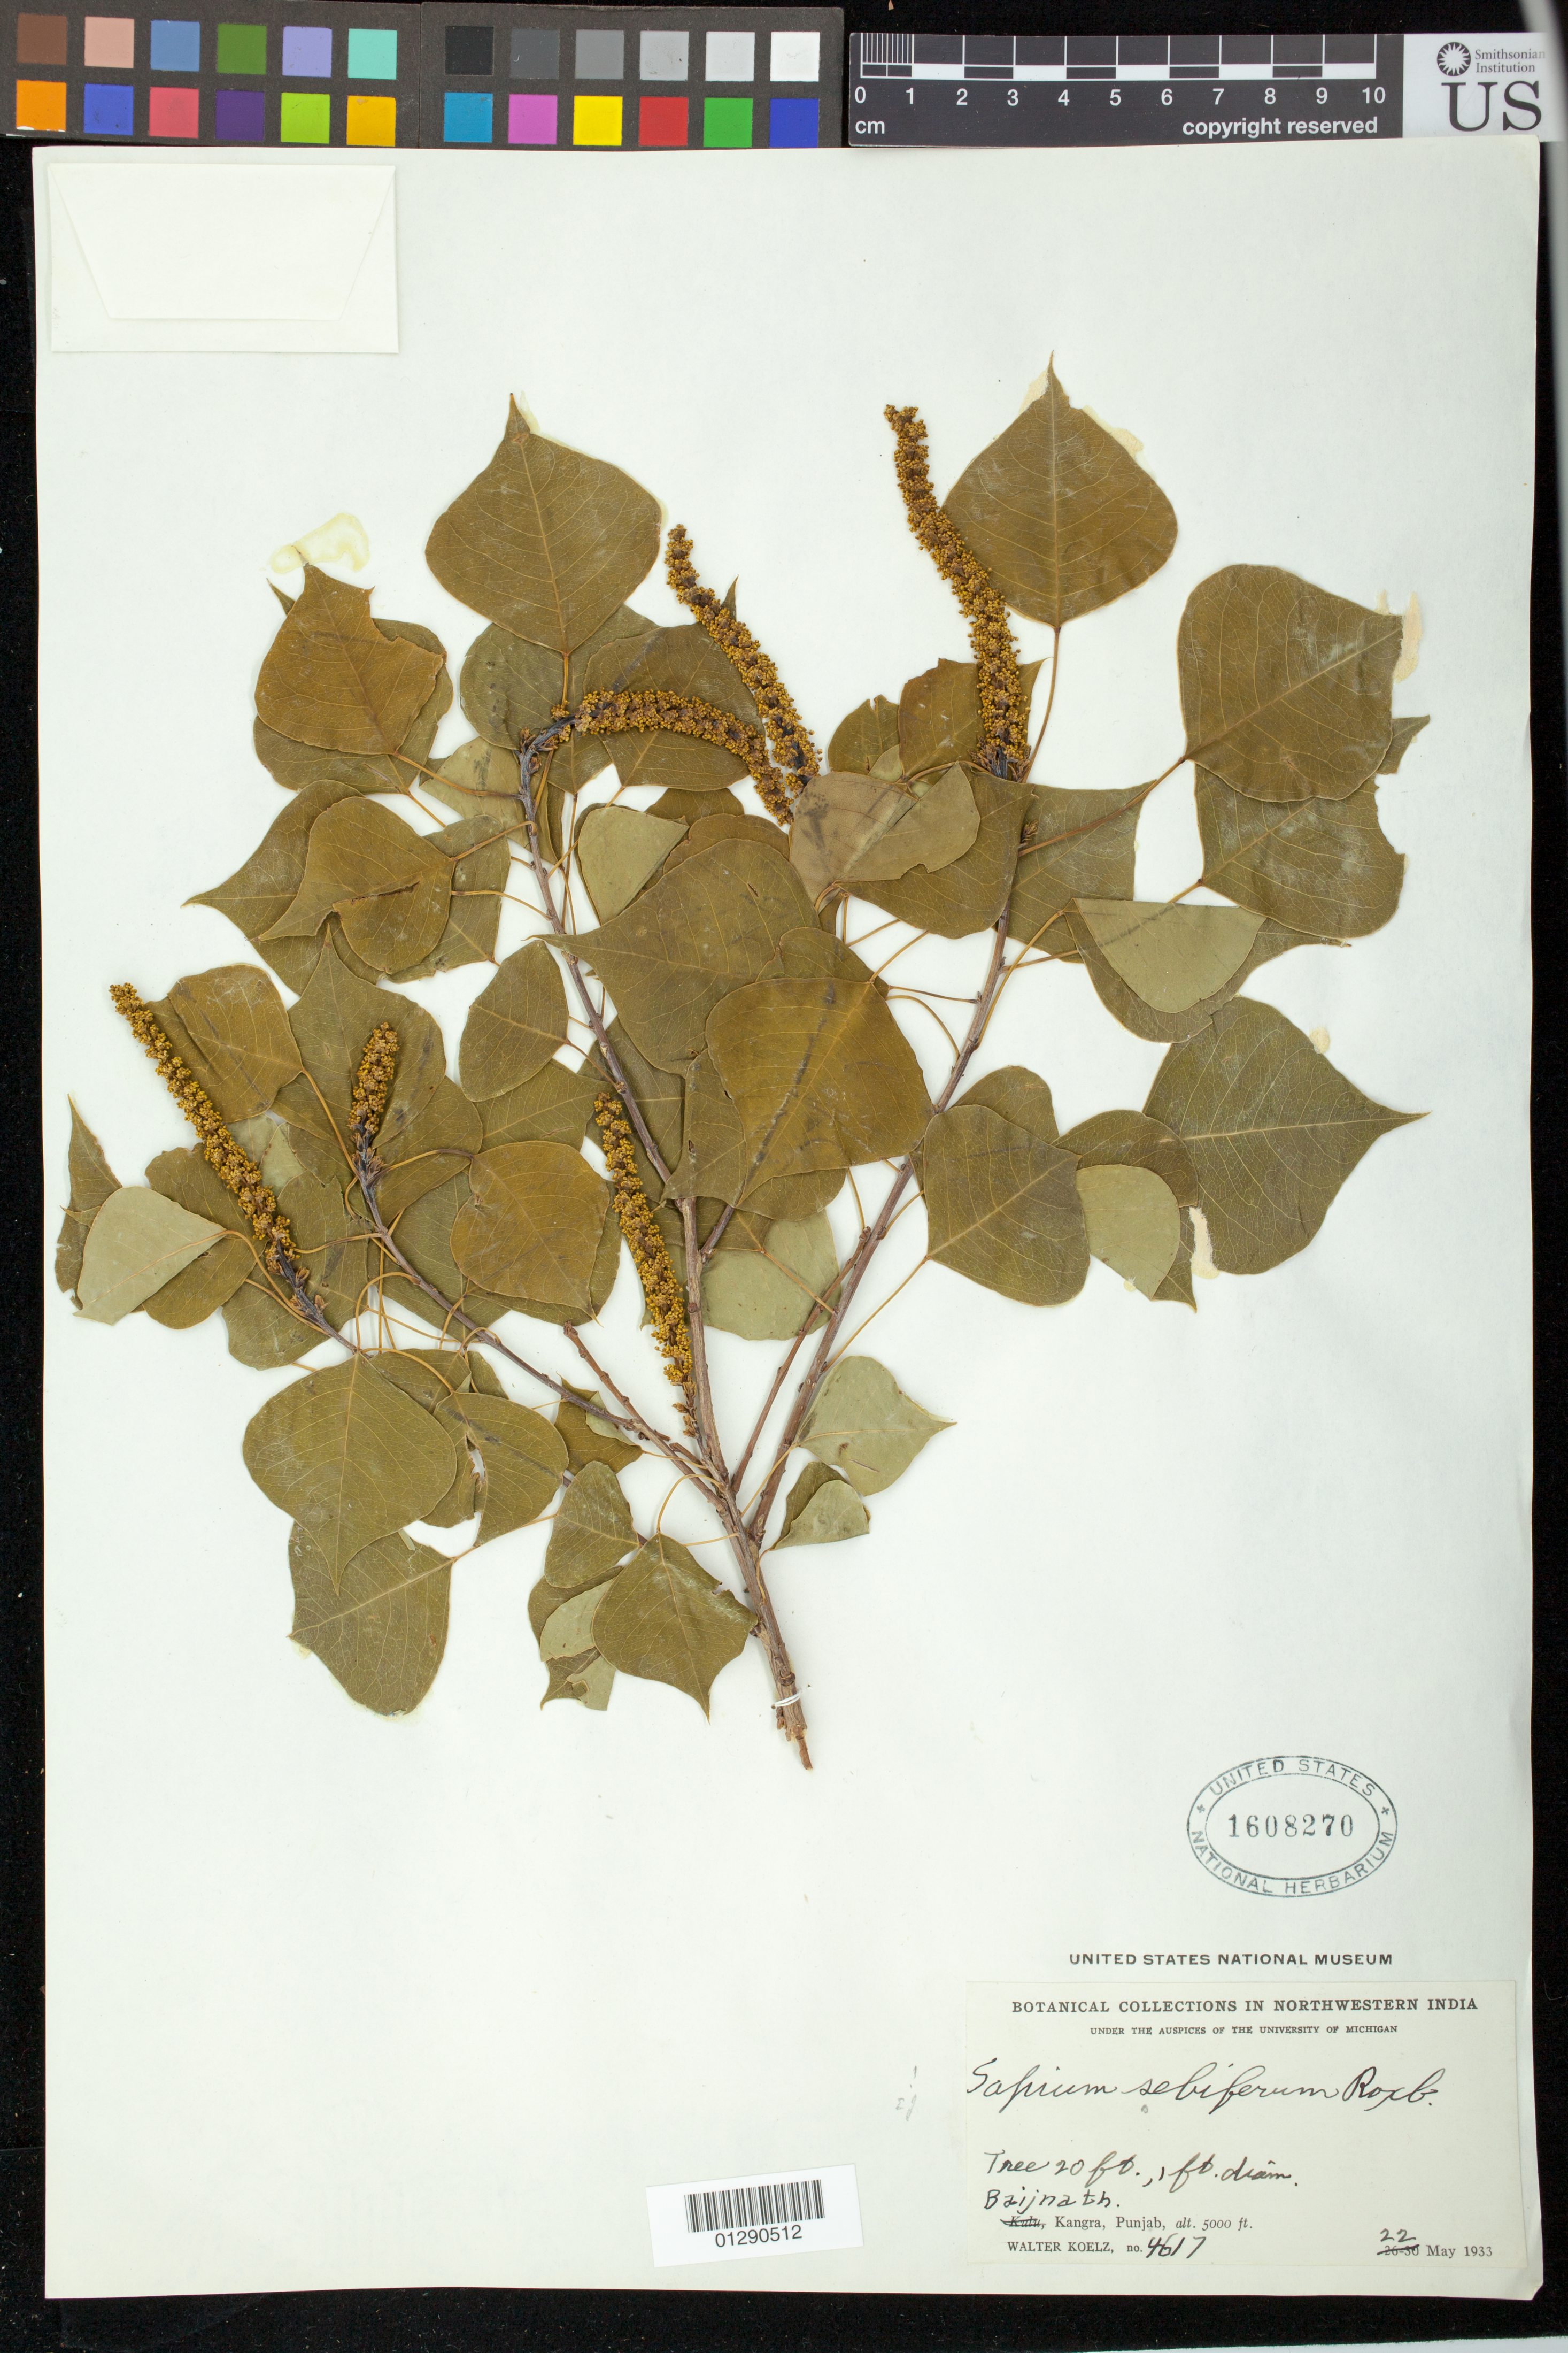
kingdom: Plantae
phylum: Tracheophyta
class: Magnoliopsida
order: Malpighiales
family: Euphorbiaceae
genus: Sapium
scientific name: Sapium sebiferum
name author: (L.) Roxb.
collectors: W. N. Koelz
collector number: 4617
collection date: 1933-05-22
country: India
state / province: Himachal Pradesh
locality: Baijnath, Kangra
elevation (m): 1524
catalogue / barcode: US 1608270